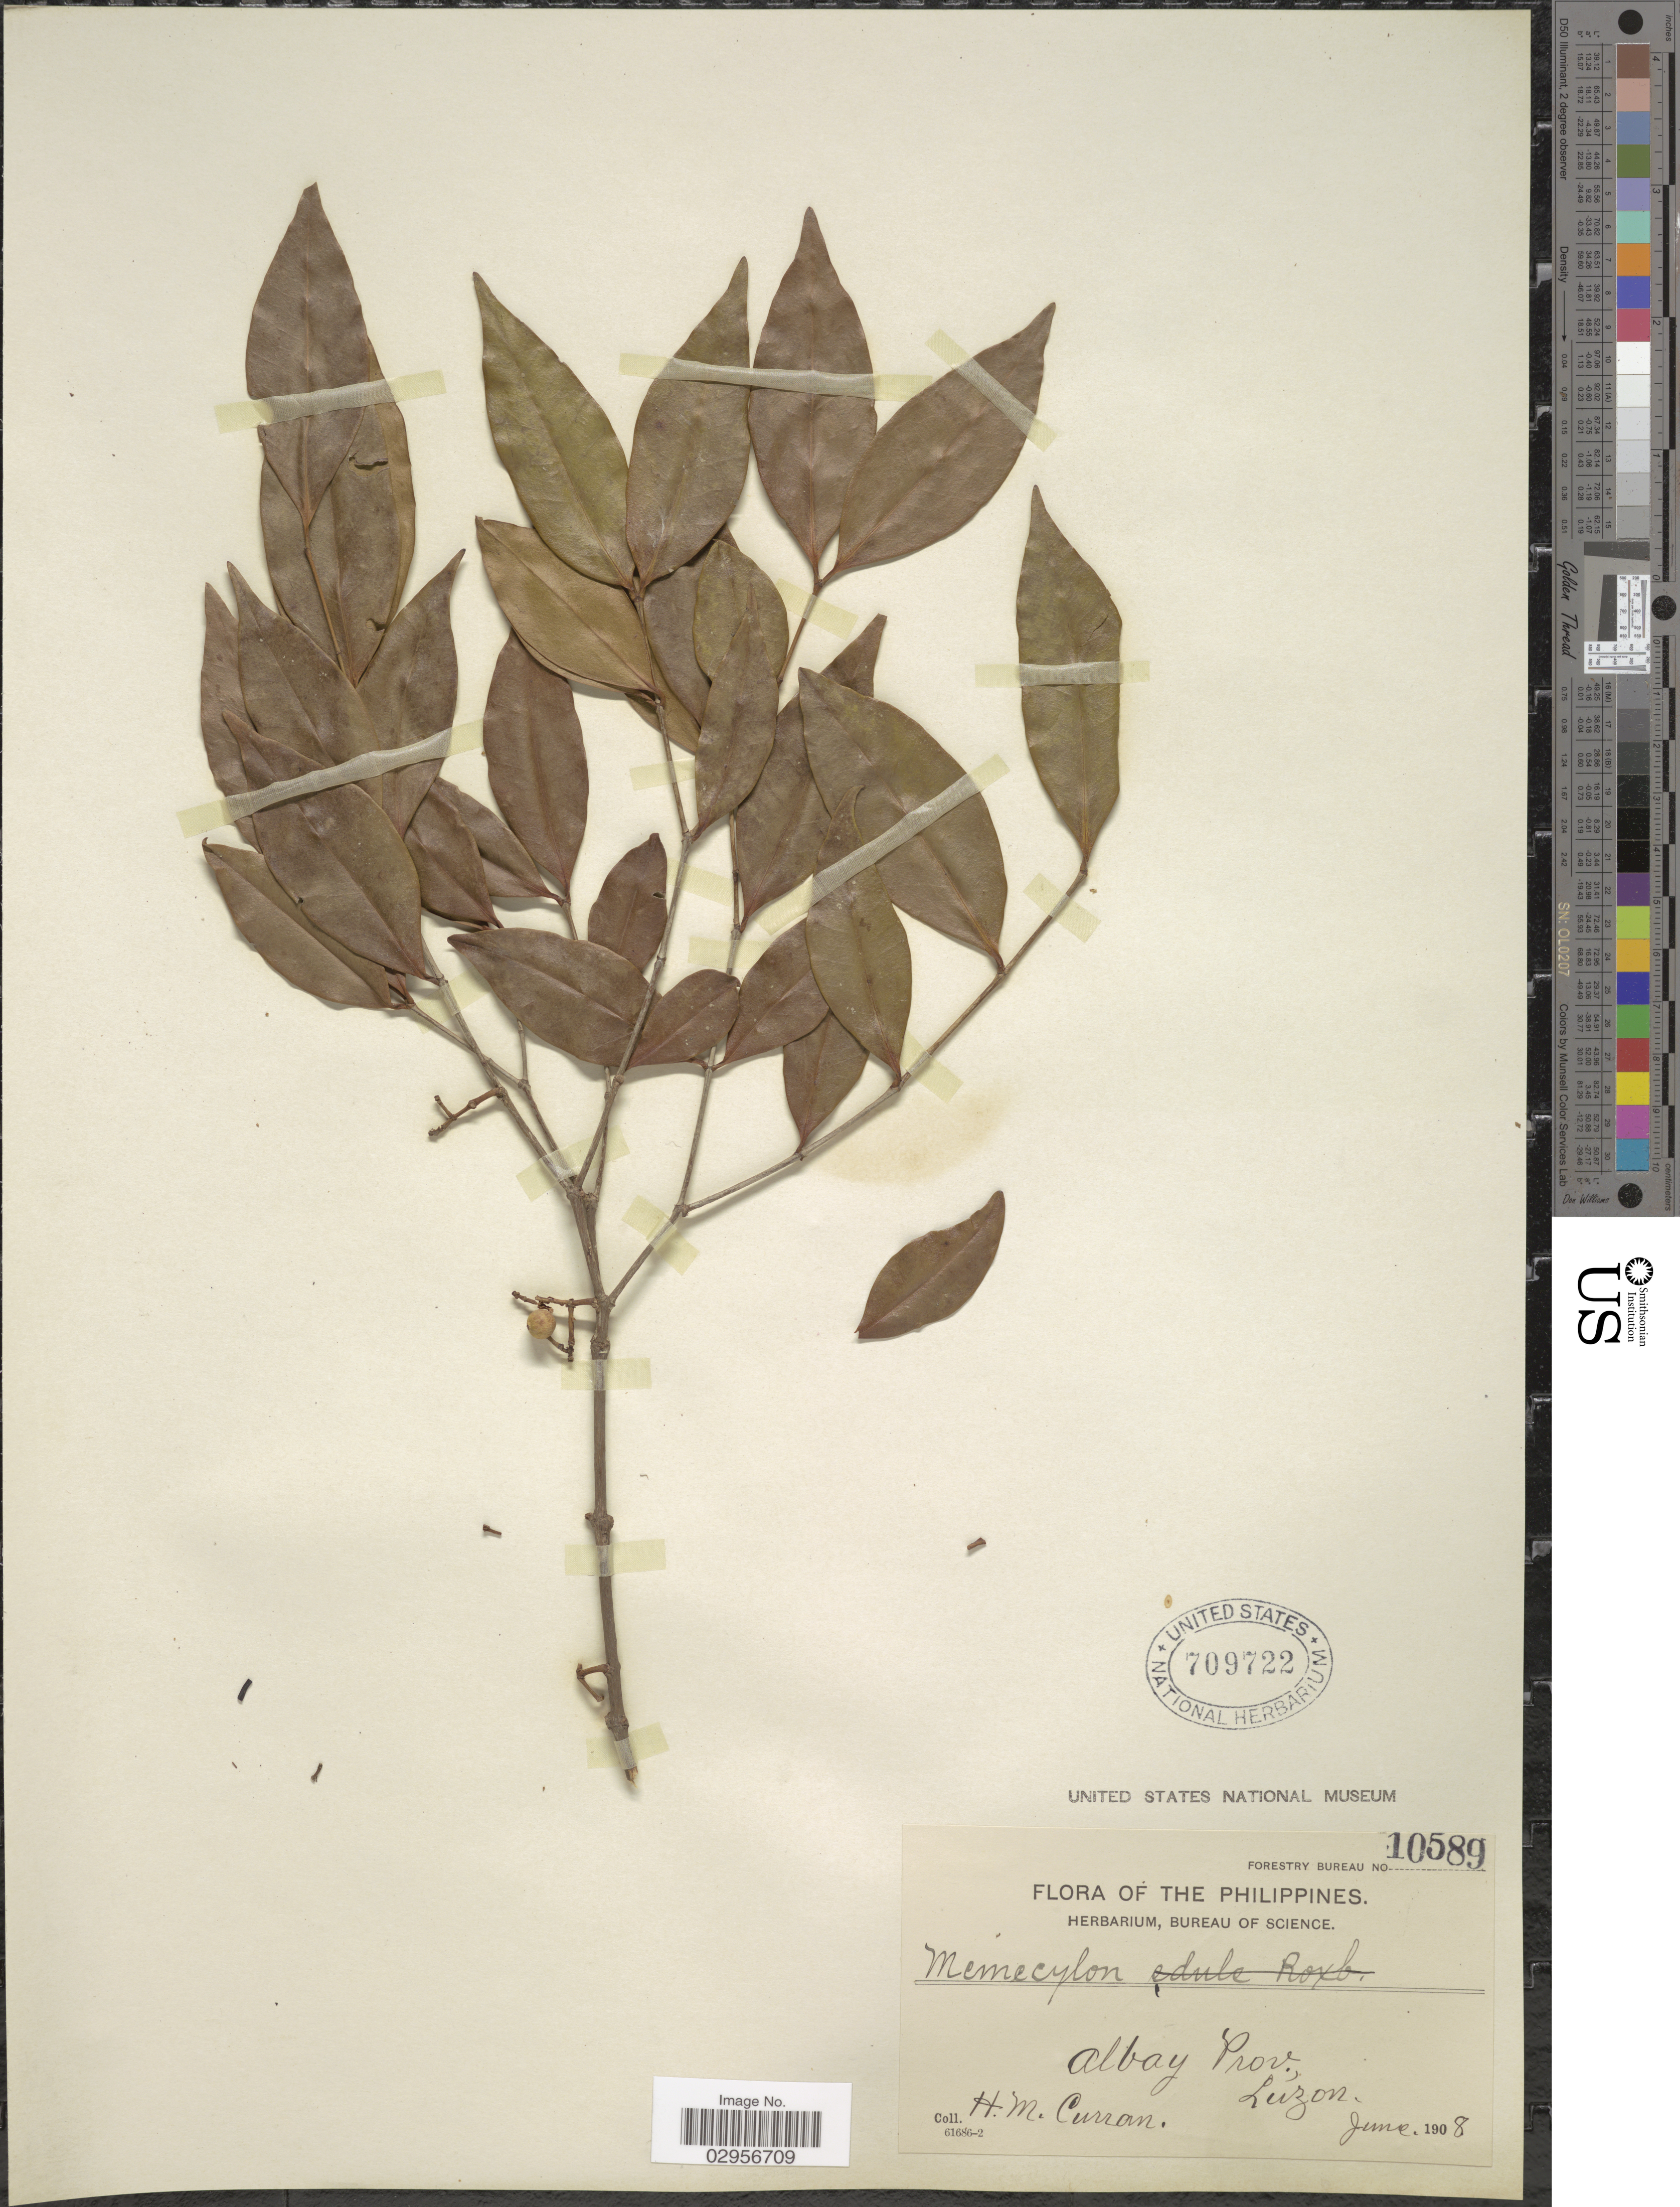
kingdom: Plantae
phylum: Tracheophyta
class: Magnoliopsida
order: Myrtales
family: Melastomataceae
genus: Memecylon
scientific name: Memecylon subfurfuraceum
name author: Merr.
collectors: H. M. Curran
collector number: Forestry Bureau 10589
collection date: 1908-06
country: Philippines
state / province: Bicol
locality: Albay Prov., Luzon.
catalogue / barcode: US 709722